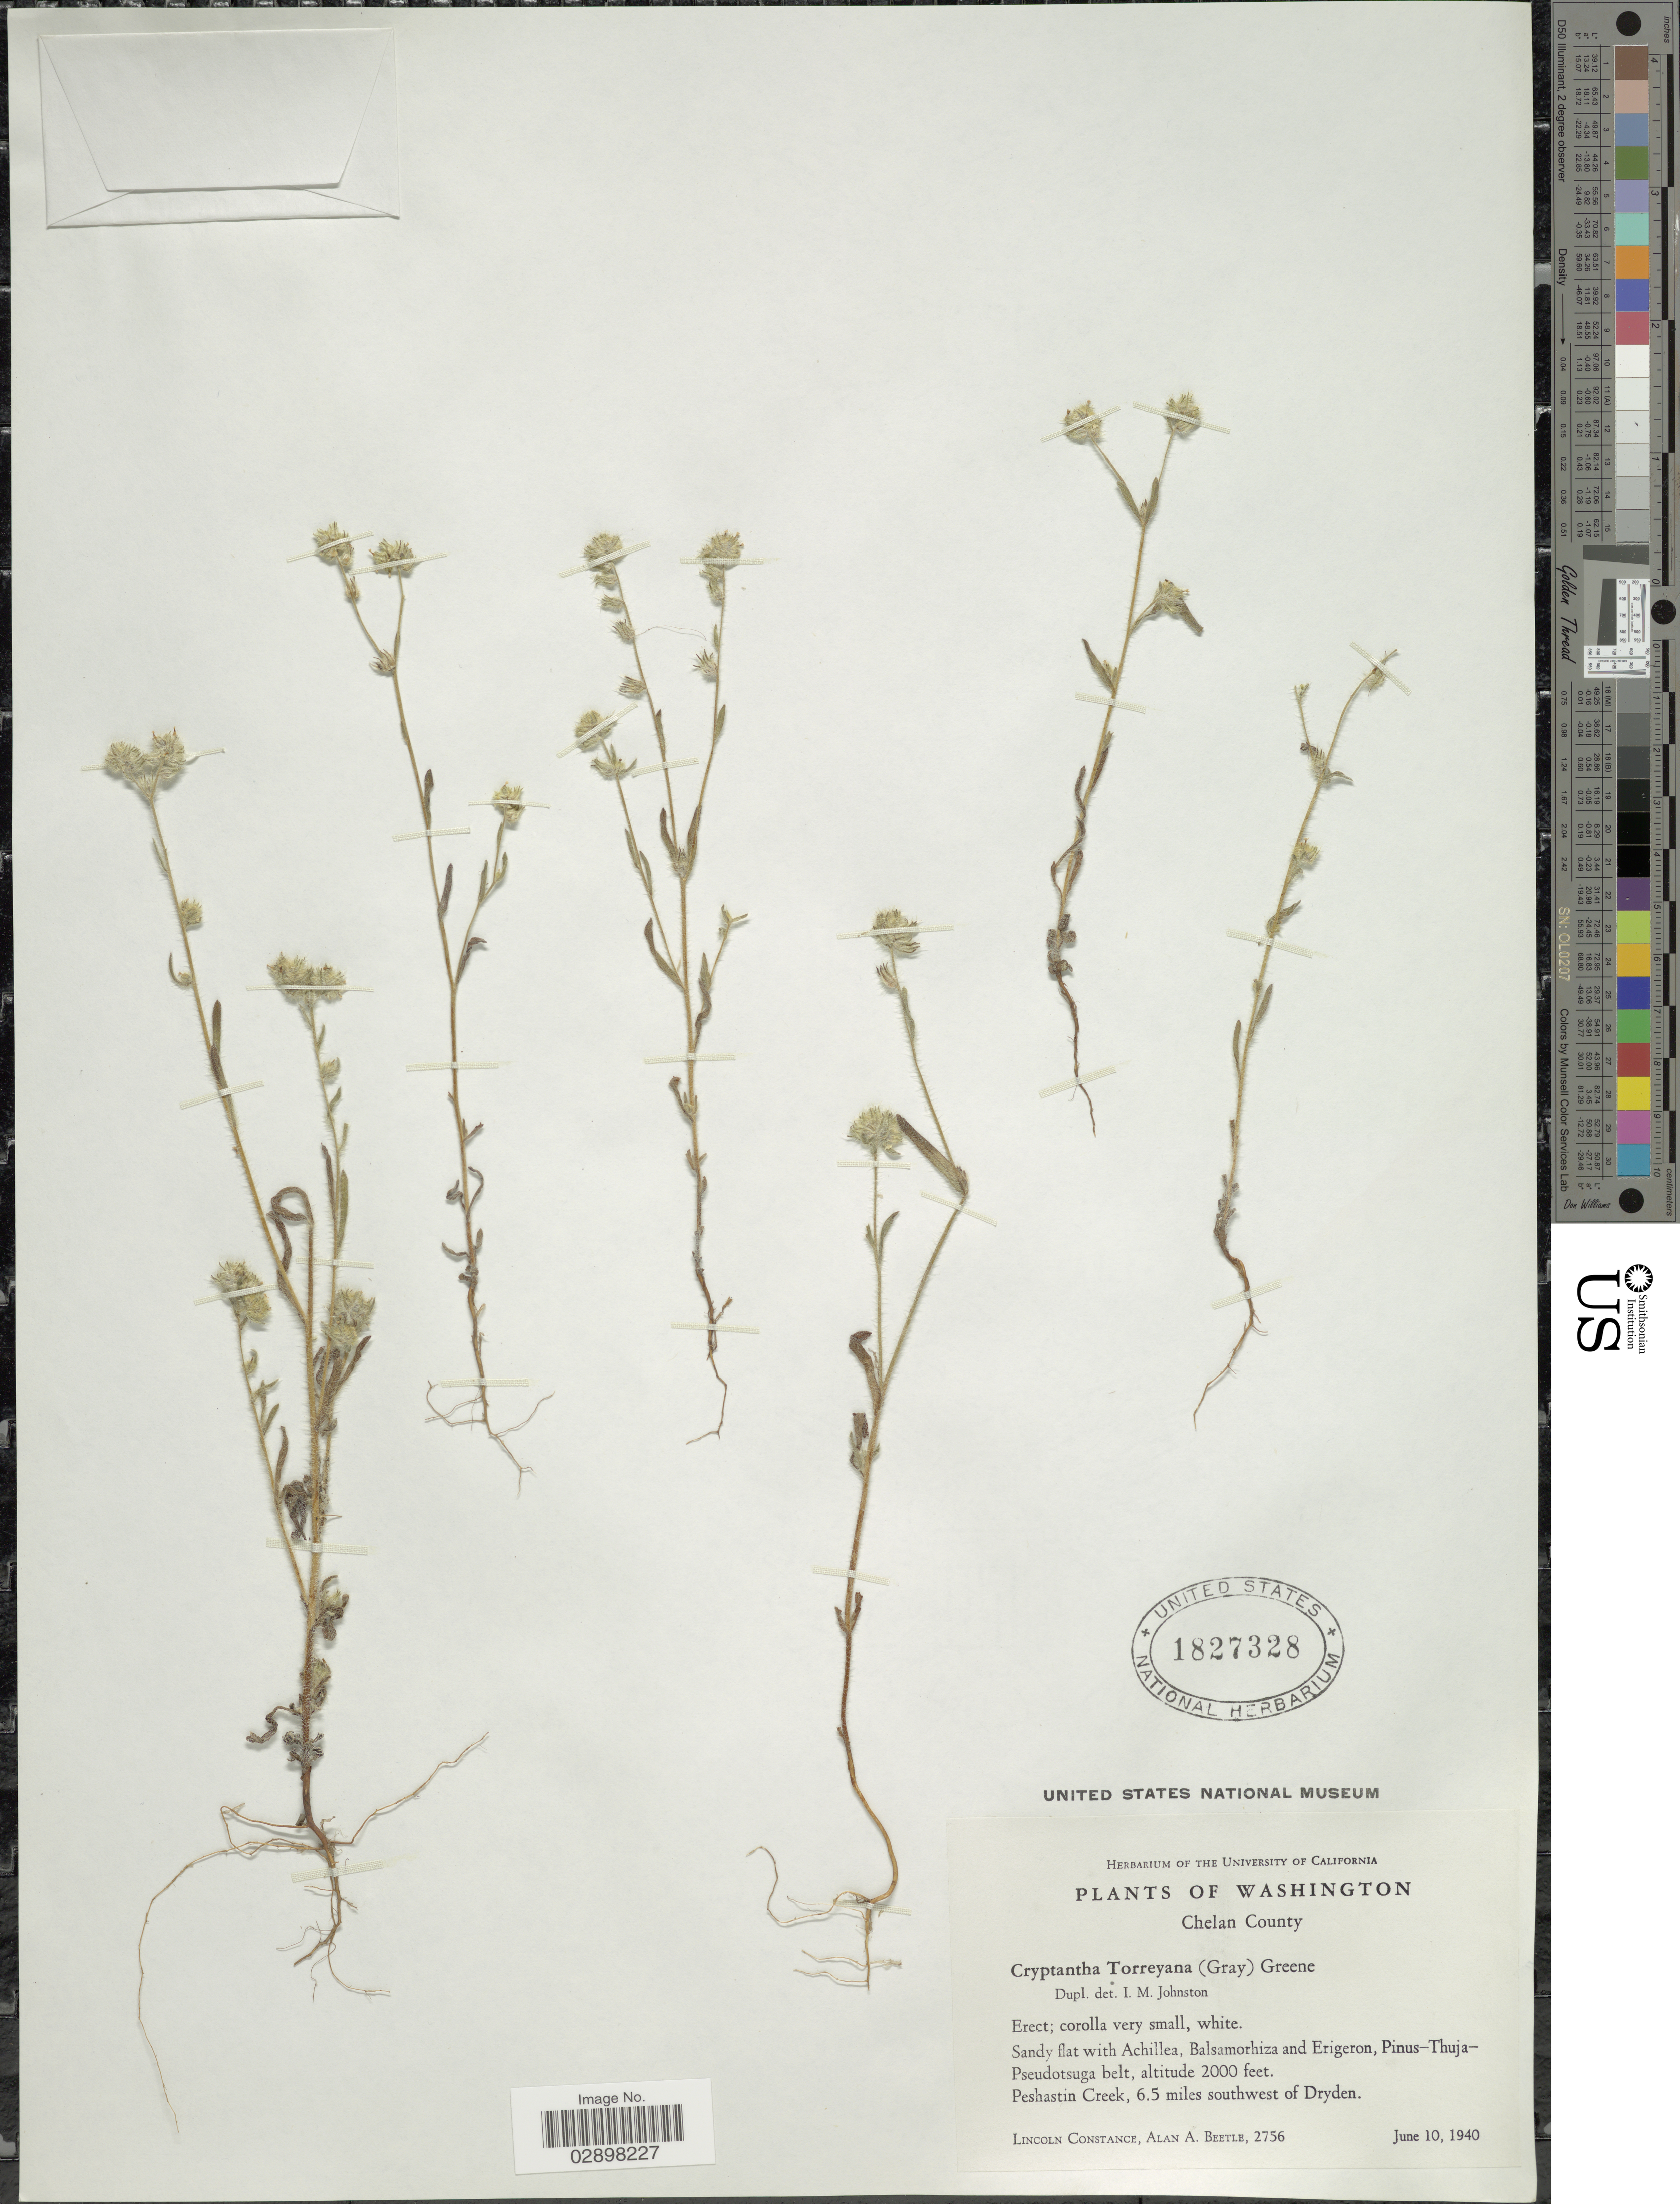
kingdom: Plantae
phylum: Tracheophyta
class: Magnoliopsida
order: Boraginales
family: Boraginaceae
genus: Cryptantha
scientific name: Cryptantha torreyana var. genuina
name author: I.M. Johnst.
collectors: L. Constance & A. A. Beetle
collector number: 2756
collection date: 1940-06-10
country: United States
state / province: Washington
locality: Peshastin Creek, 6.5 miles southwest of Dryden.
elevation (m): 610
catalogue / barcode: US 1827328